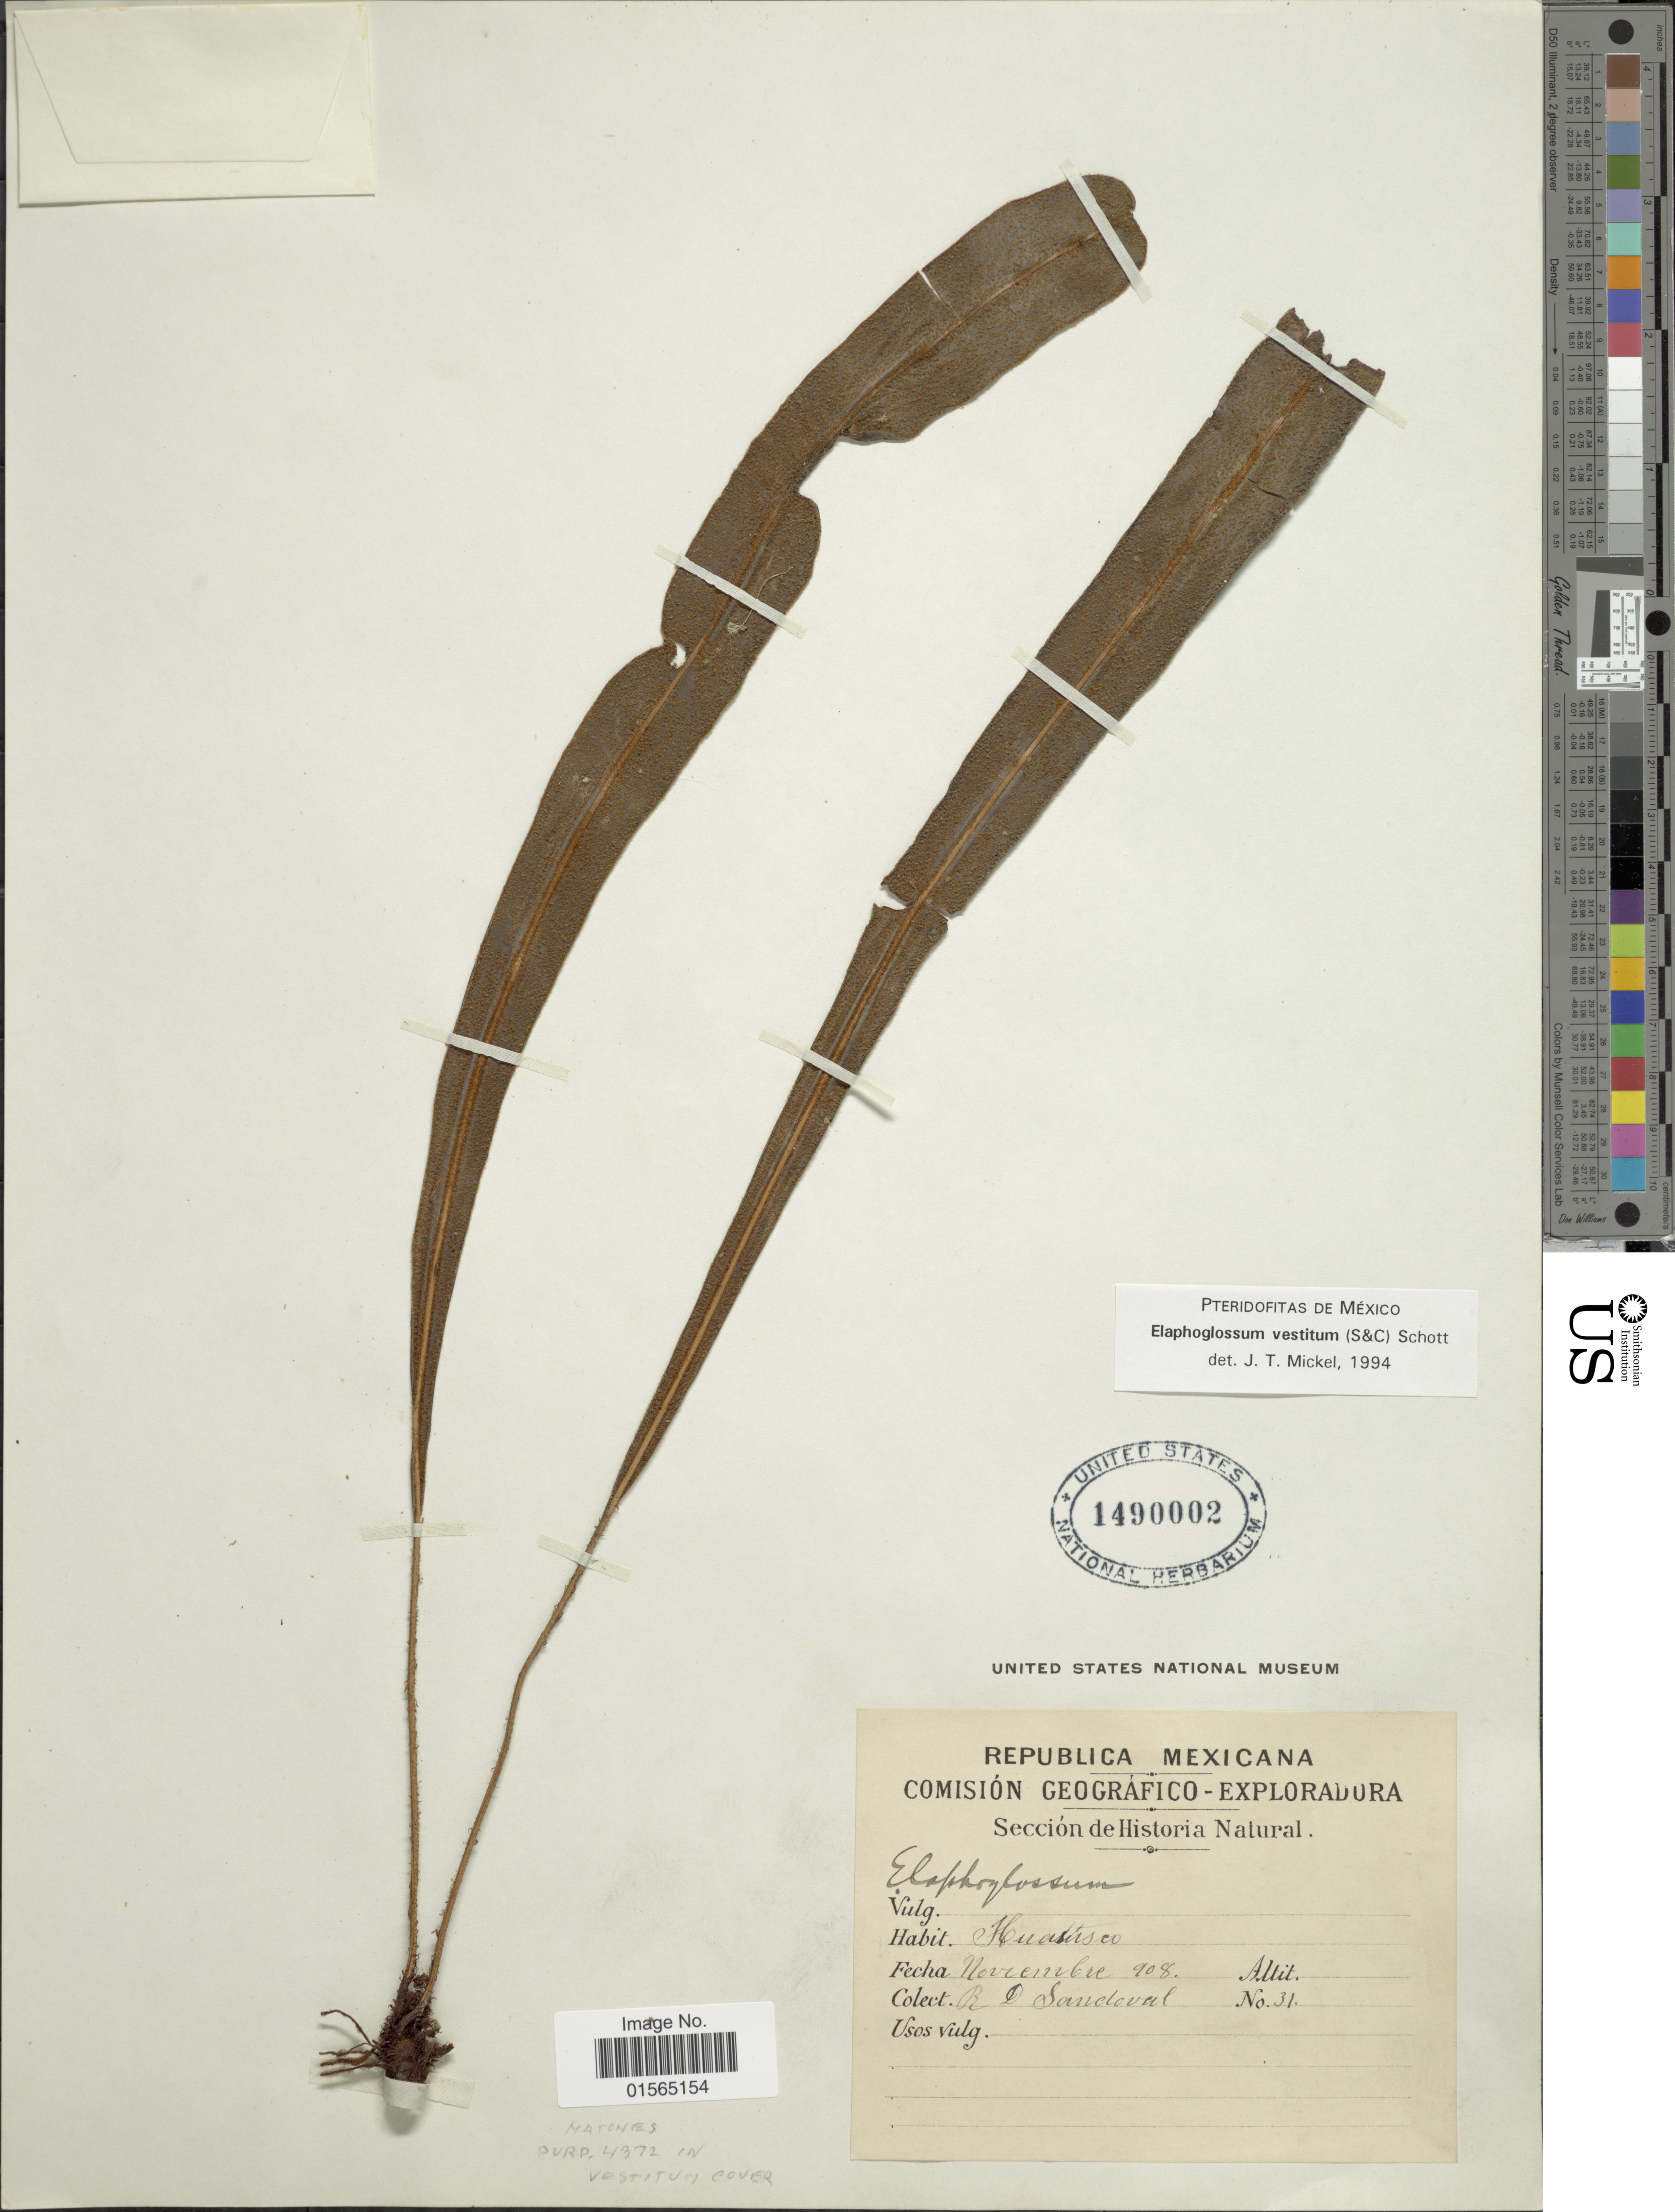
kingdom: Plantae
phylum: Tracheophyta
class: Polypodiopsida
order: Polypodiales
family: Dryopteridaceae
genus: Elaphoglossum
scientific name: Elaphoglossum vestitum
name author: (Schltdl. & Cham.) Schott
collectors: R. D. Sandoval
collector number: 31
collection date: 1908-11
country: Mexico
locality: Huatusco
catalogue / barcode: US 1490002